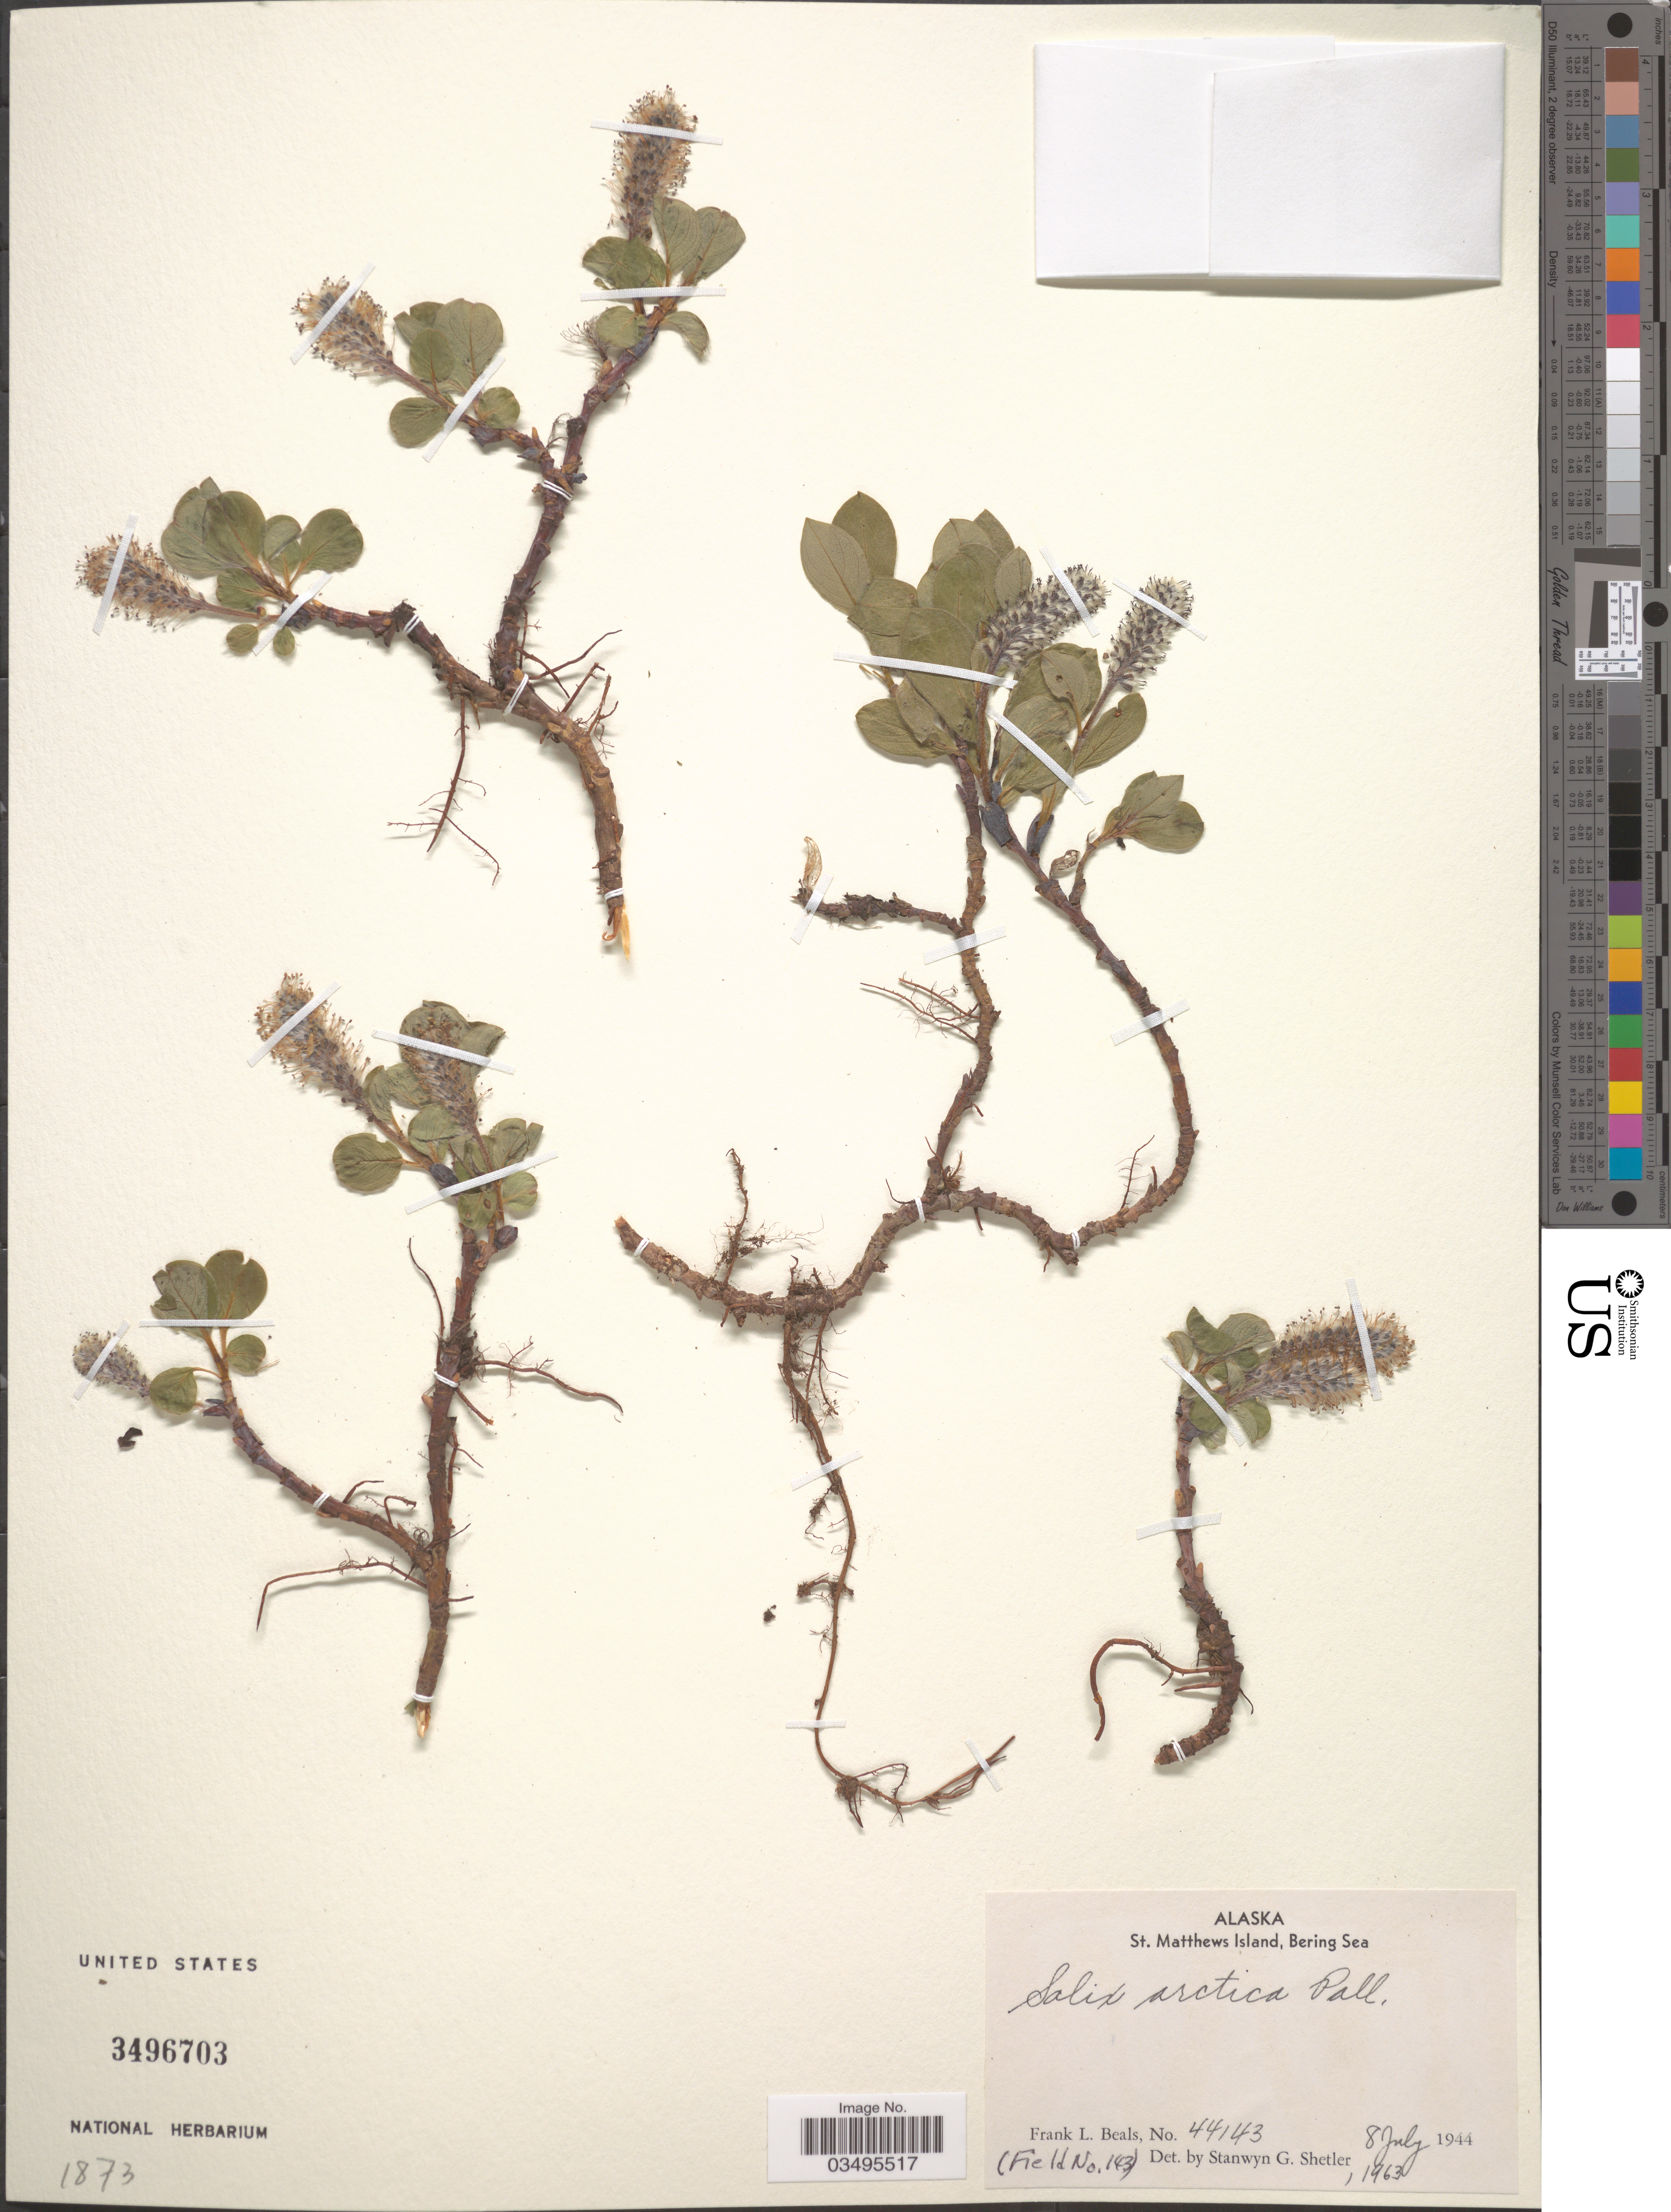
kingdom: Plantae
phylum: Tracheophyta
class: Magnoliopsida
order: Malpighiales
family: Salicaceae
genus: Salix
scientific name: Salix arctica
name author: Pall.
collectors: F. Beals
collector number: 44143/143?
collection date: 1944-07-08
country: United States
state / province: Alaska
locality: St. Matthews Island, Bering Sea.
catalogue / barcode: US 3496703